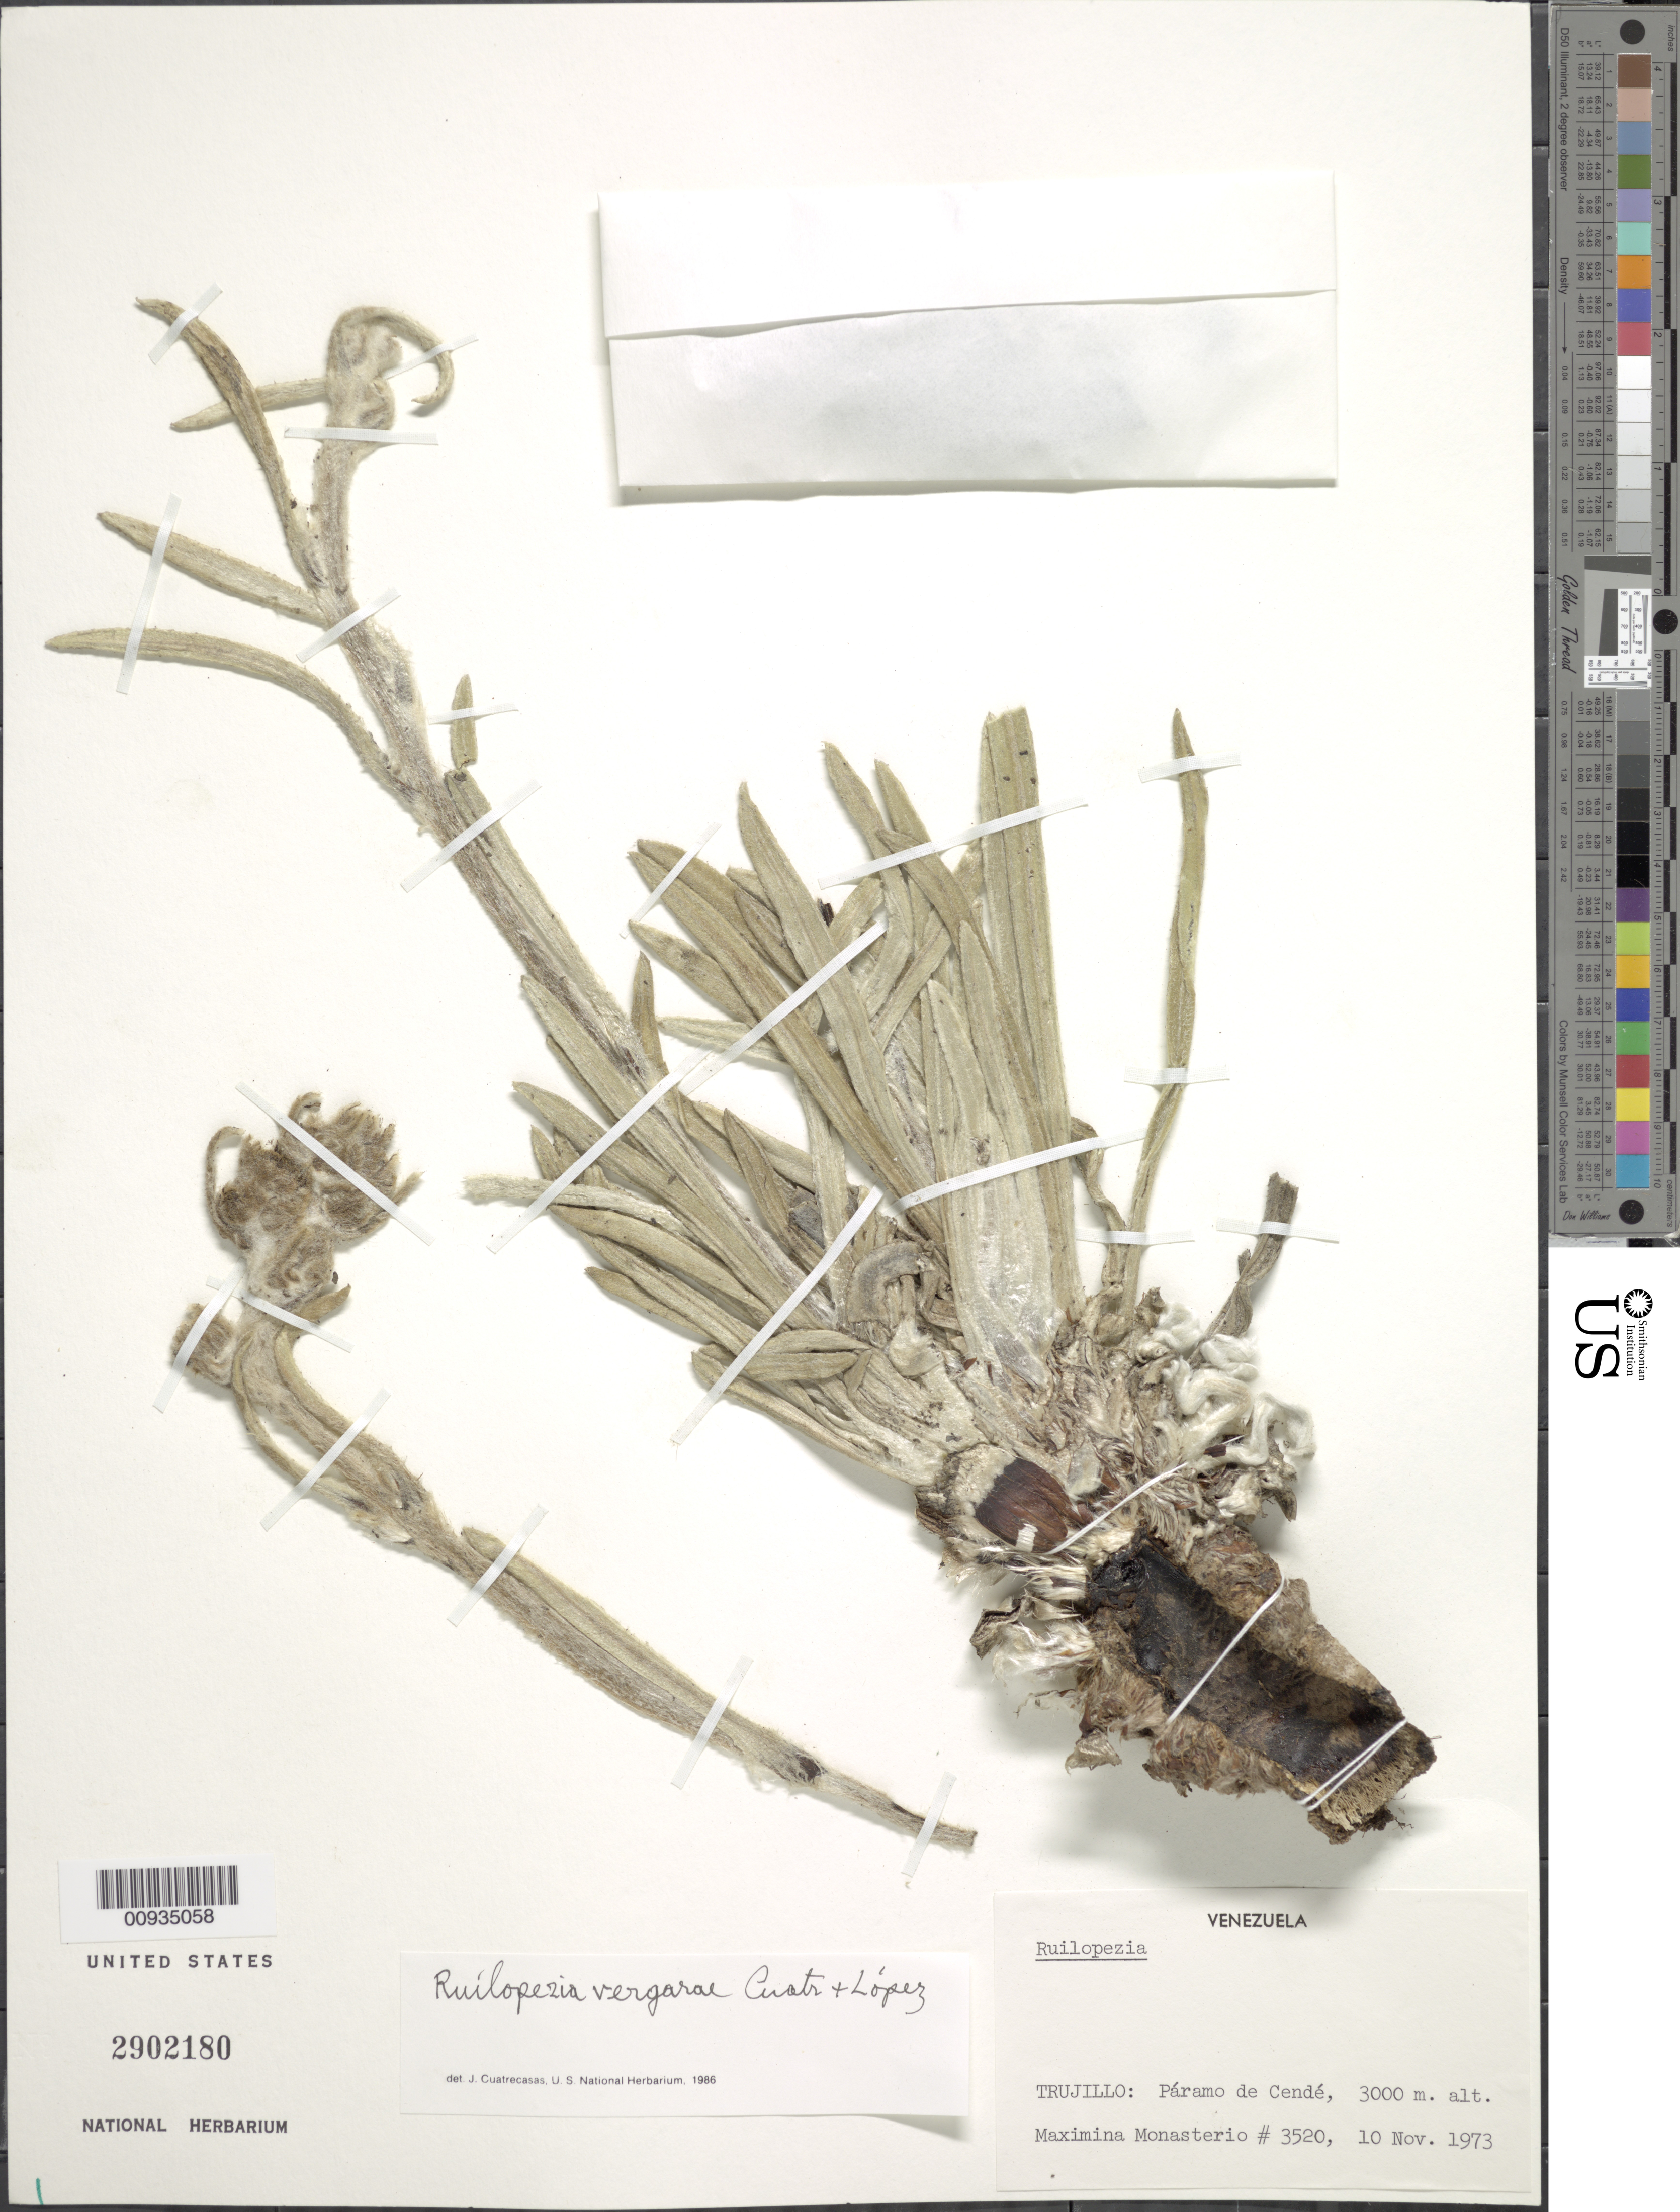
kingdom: Plantae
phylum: Tracheophyta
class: Magnoliopsida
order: Asterales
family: Asteraceae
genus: Ruilopezia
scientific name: Ruilopezia vergarae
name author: Cuatrec. & López Fig.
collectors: M. Monasterio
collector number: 3520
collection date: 1973-11-10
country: Venezuela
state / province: Trujillo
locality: Páramo de Cendé.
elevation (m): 3000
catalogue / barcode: US 2902180